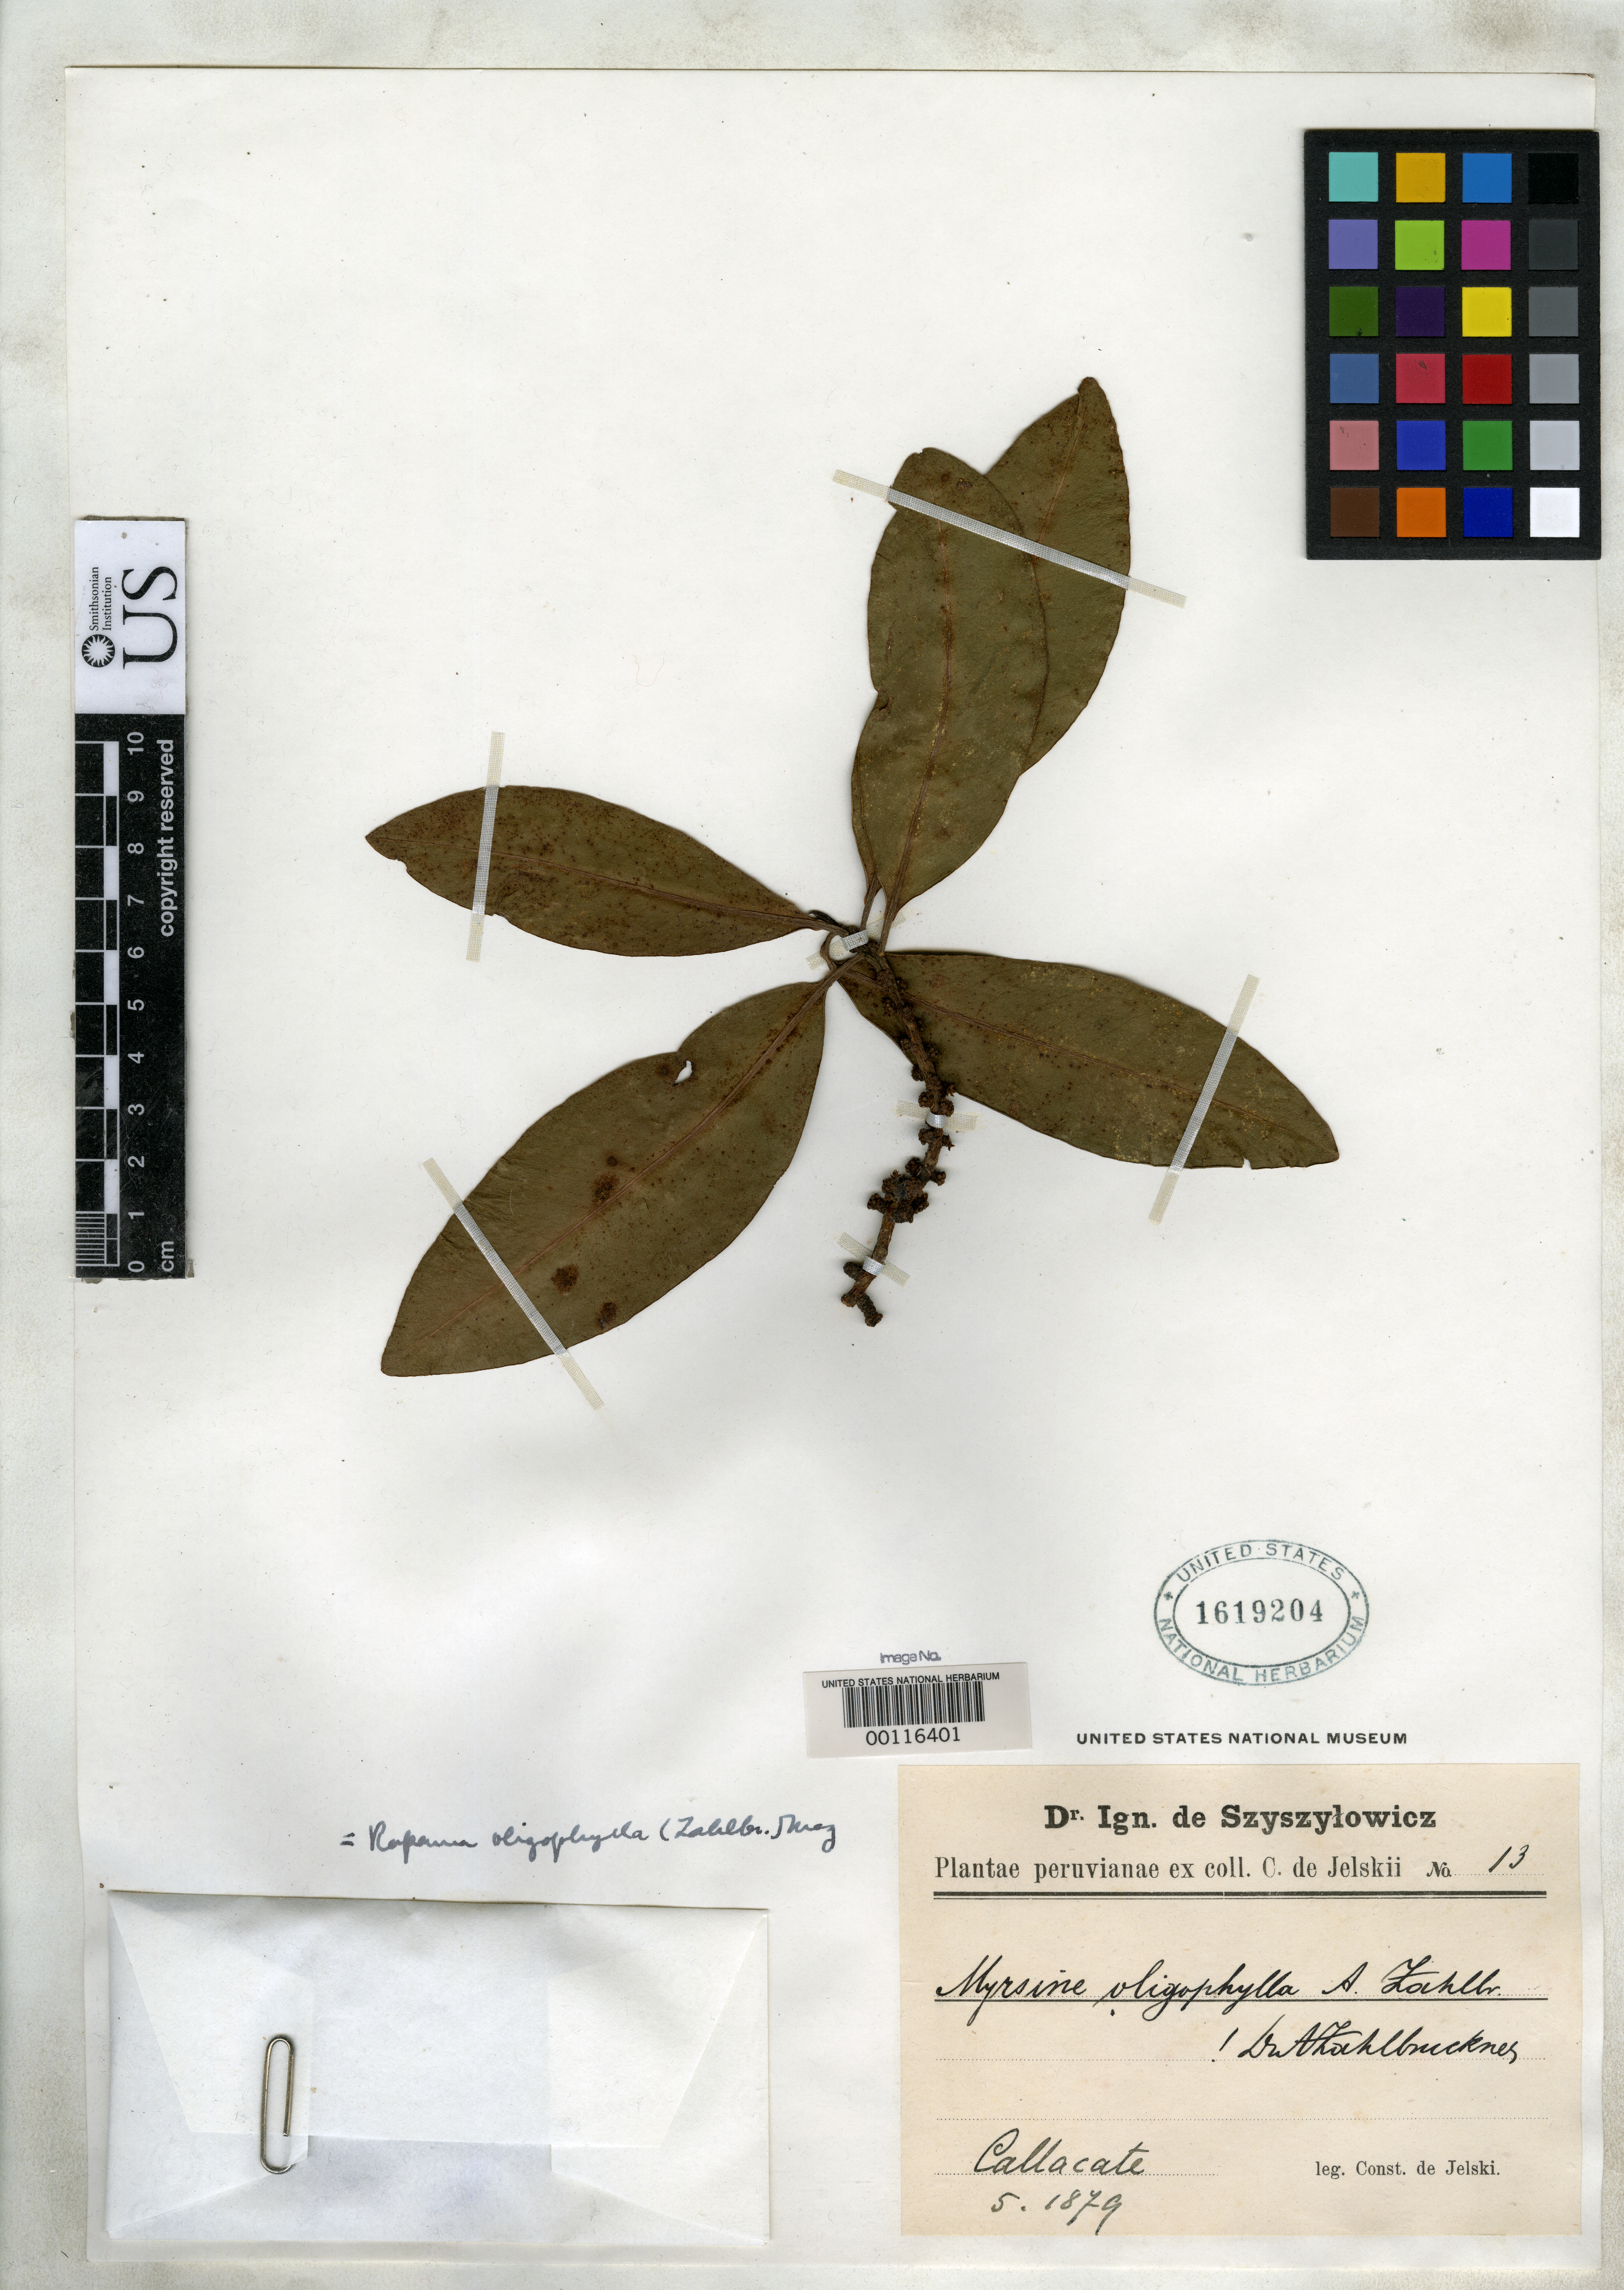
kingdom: Plantae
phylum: Tracheophyta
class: Magnoliopsida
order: Ericales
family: Primulaceae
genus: Myrsine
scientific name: Myrsine oligophylla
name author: Zahlbr.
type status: Isotype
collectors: C. von Jelski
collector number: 13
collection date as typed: May 1879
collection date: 1879-05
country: Peru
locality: Callacate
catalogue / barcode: US 1619204